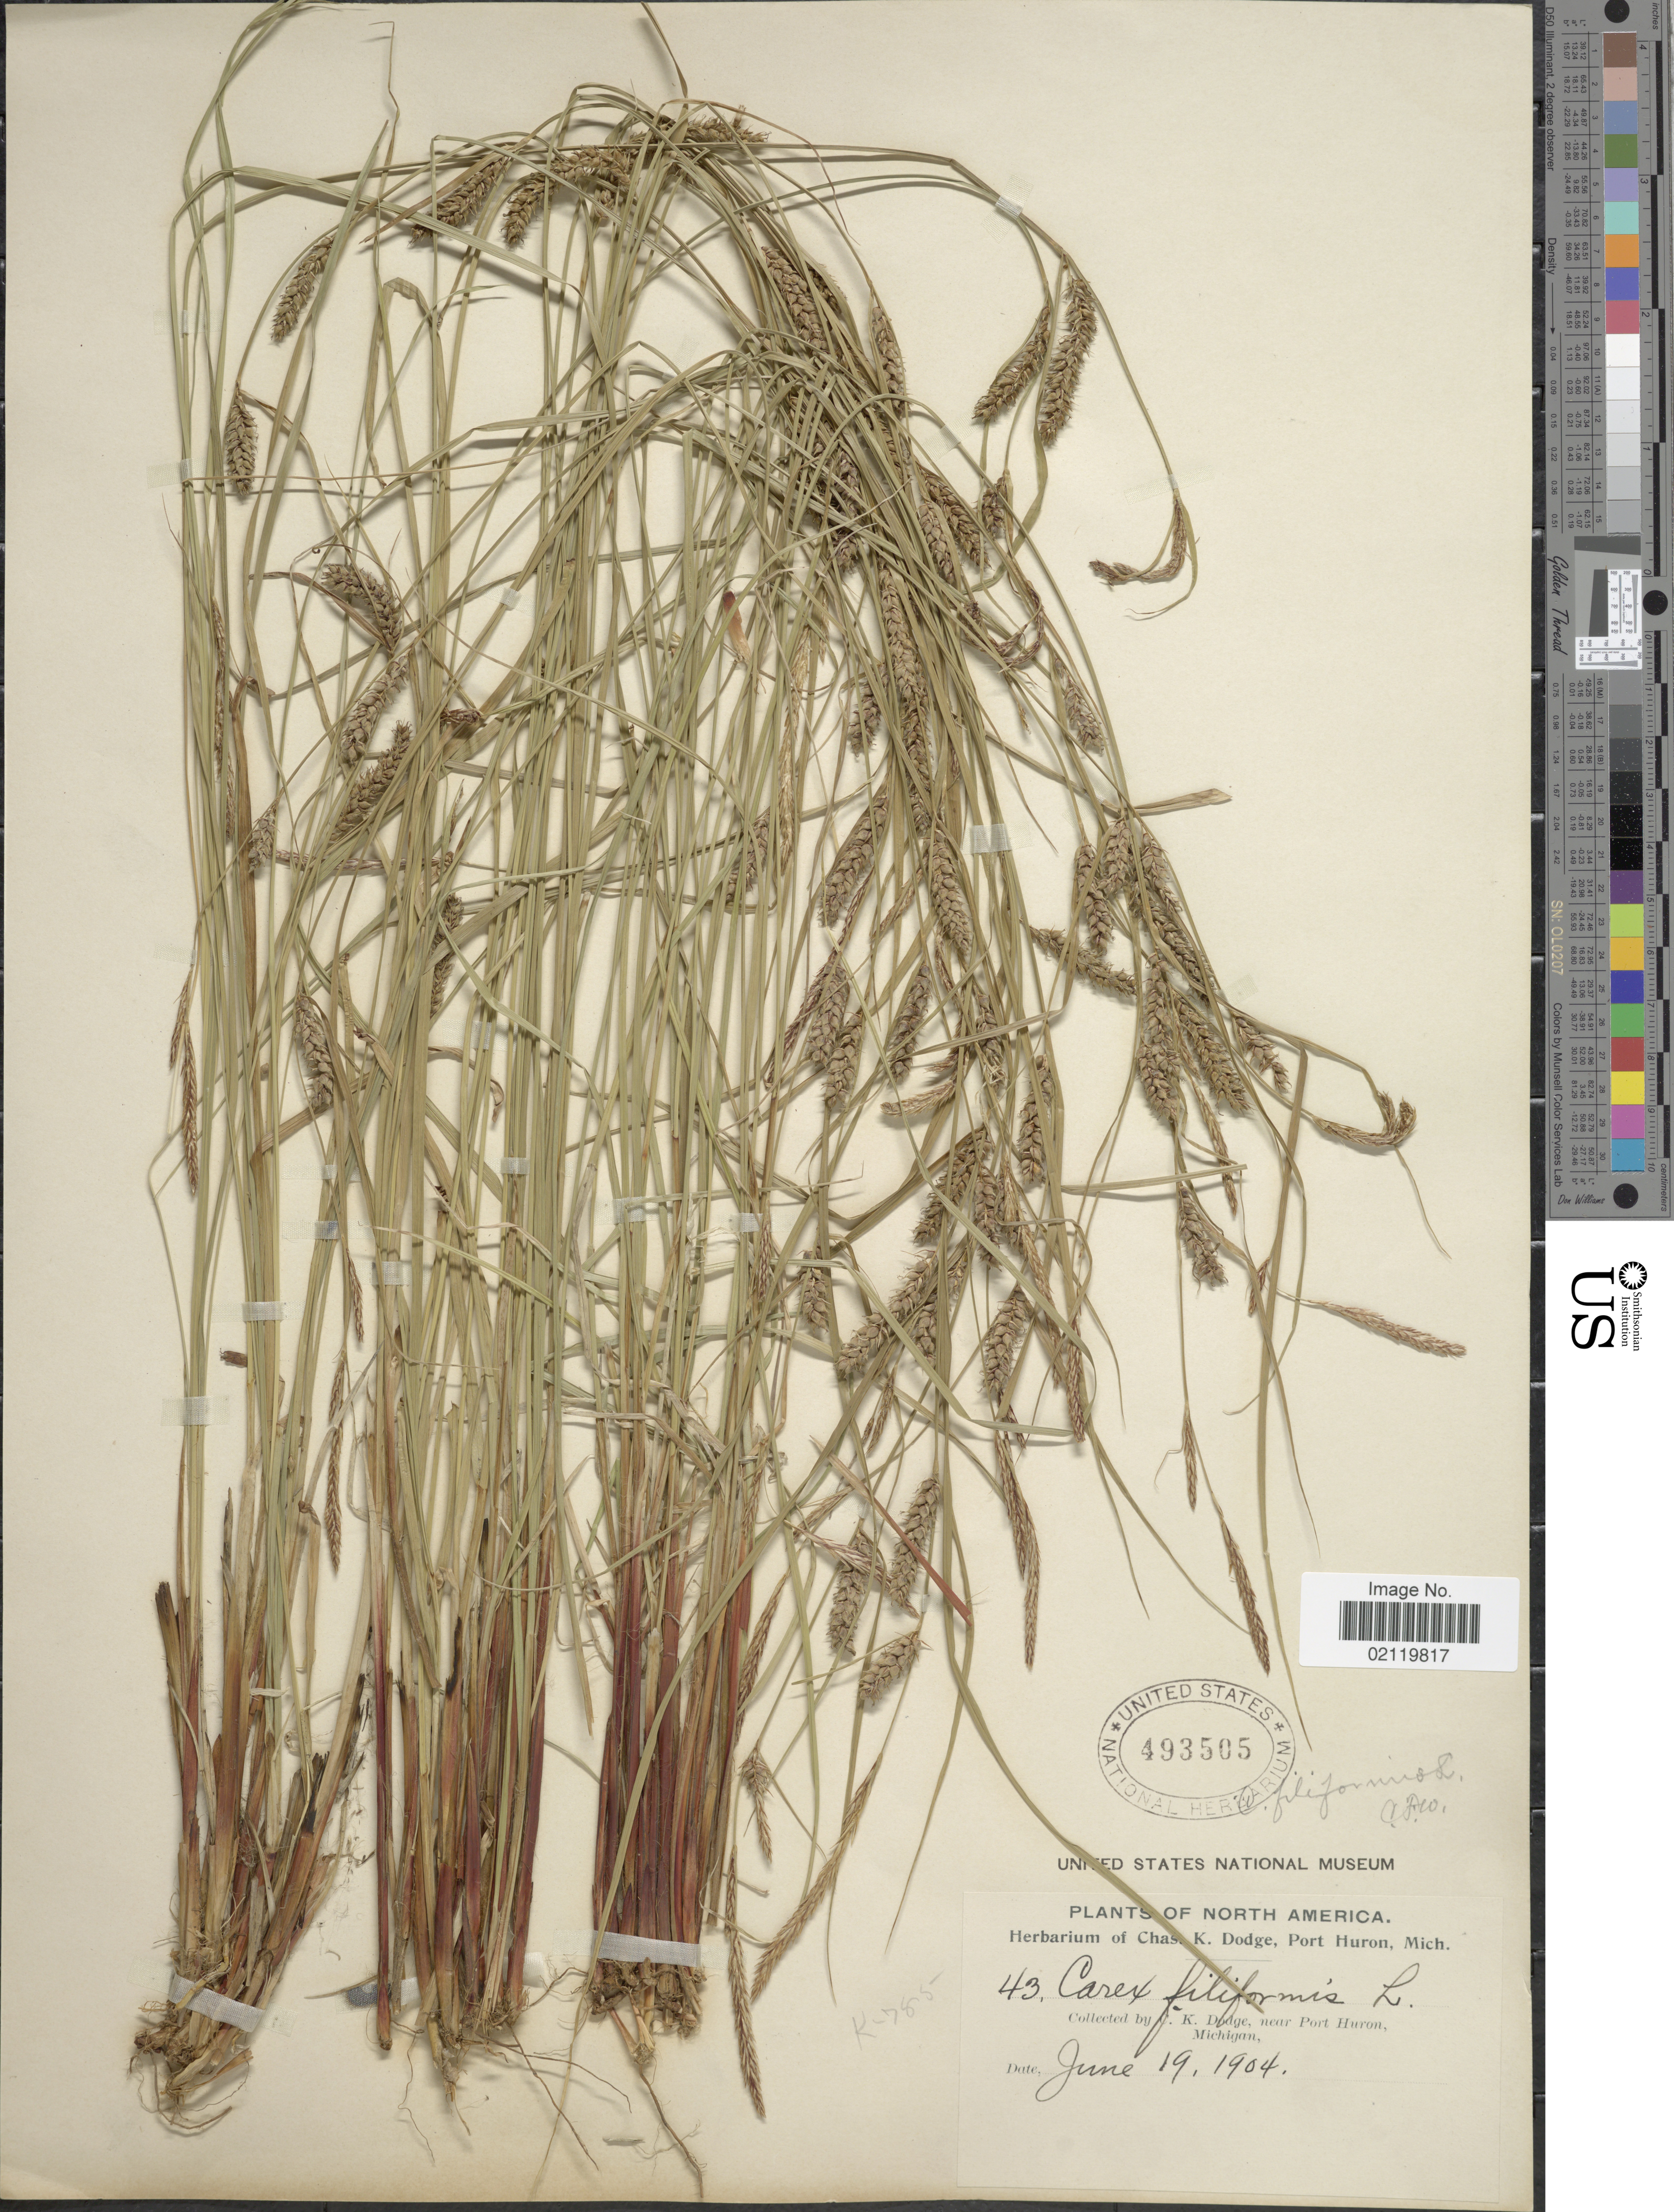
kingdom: Plantae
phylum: Tracheophyta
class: Liliopsida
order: Poales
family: Cyperaceae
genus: Carex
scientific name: Carex lasiocarpa var. americana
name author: Fernald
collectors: C. K. Dodge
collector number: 43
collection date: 1904-06-19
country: United States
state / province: Michigan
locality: Near Port Huron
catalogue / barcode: US 493505